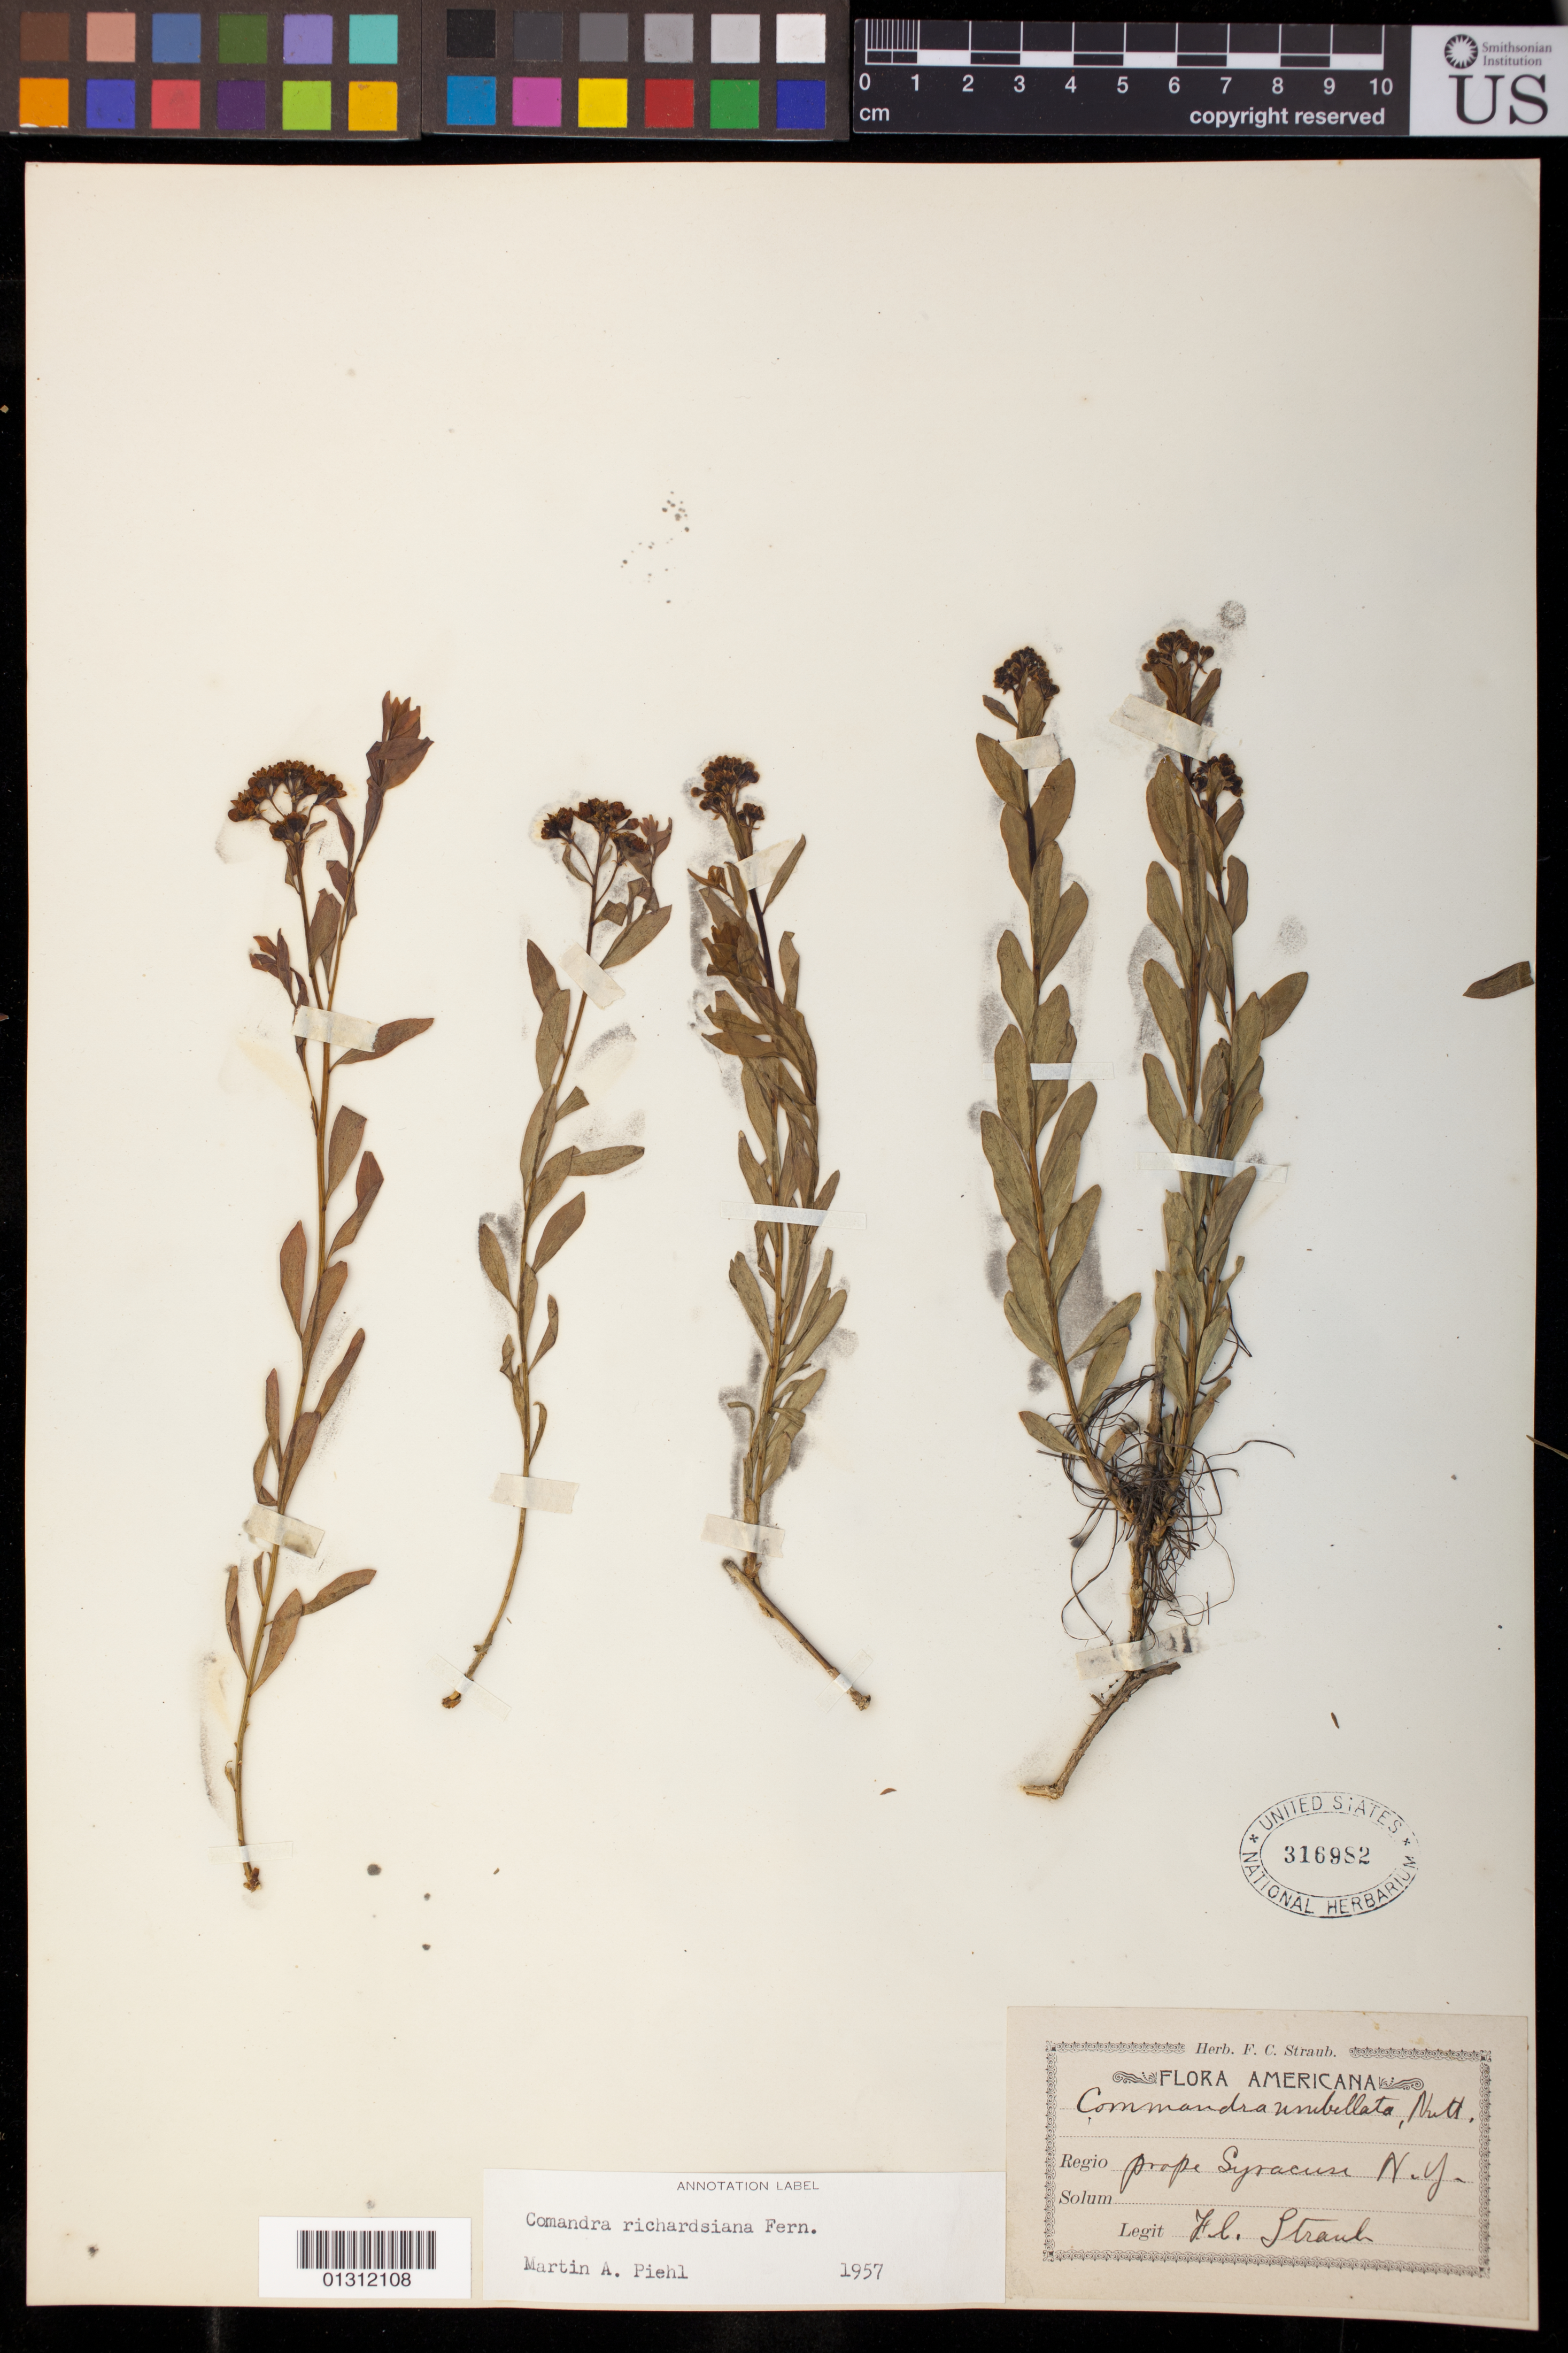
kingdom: Plantae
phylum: Tracheophyta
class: Magnoliopsida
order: Santalales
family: Comandraceae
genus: Comandra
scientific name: Comandra richardsiana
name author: Fernald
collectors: F. Straub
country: United States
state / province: New York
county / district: Onondaga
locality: prope Syracuse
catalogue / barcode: US 316982